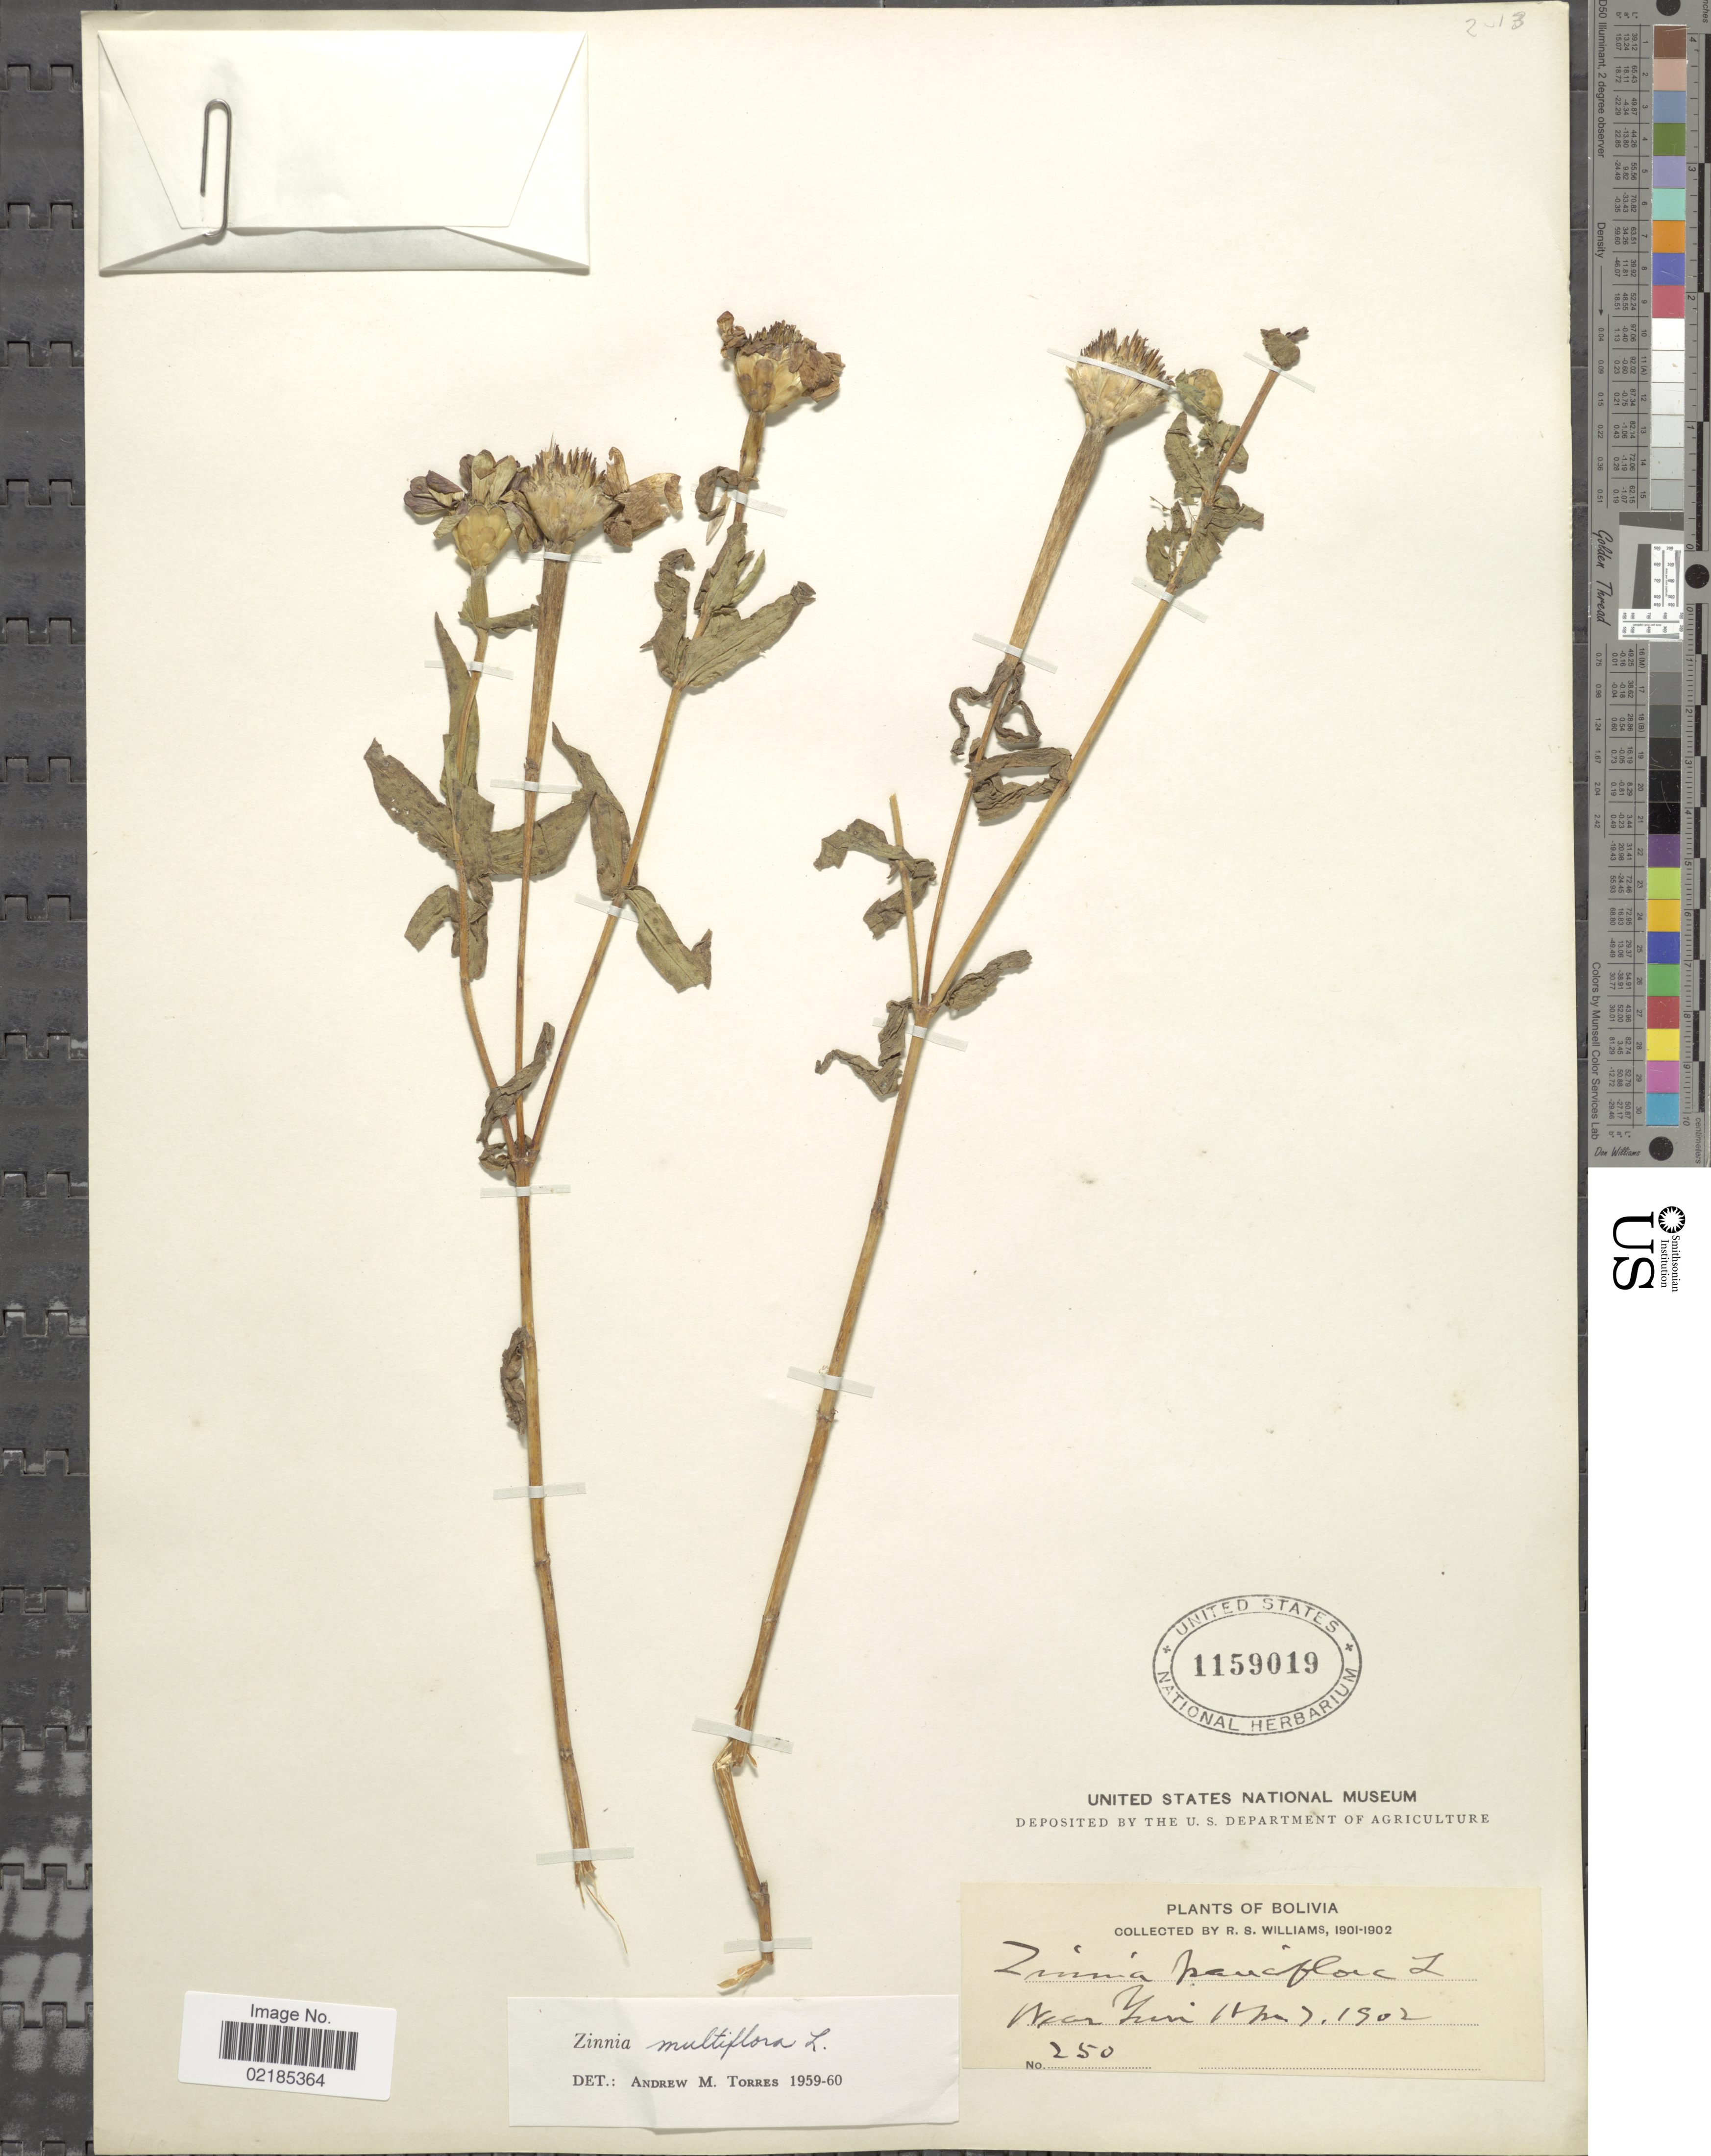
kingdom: Plantae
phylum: Tracheophyta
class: Magnoliopsida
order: Asterales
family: Asteraceae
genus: Zinnia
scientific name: Zinnia multiflora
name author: L.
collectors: R. S. Williams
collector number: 250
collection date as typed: Apr. 7, 1902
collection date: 1902-04-07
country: Bolivia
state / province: La Paz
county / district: Franz Tamayo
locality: Near Yuyo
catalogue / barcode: US 1159019